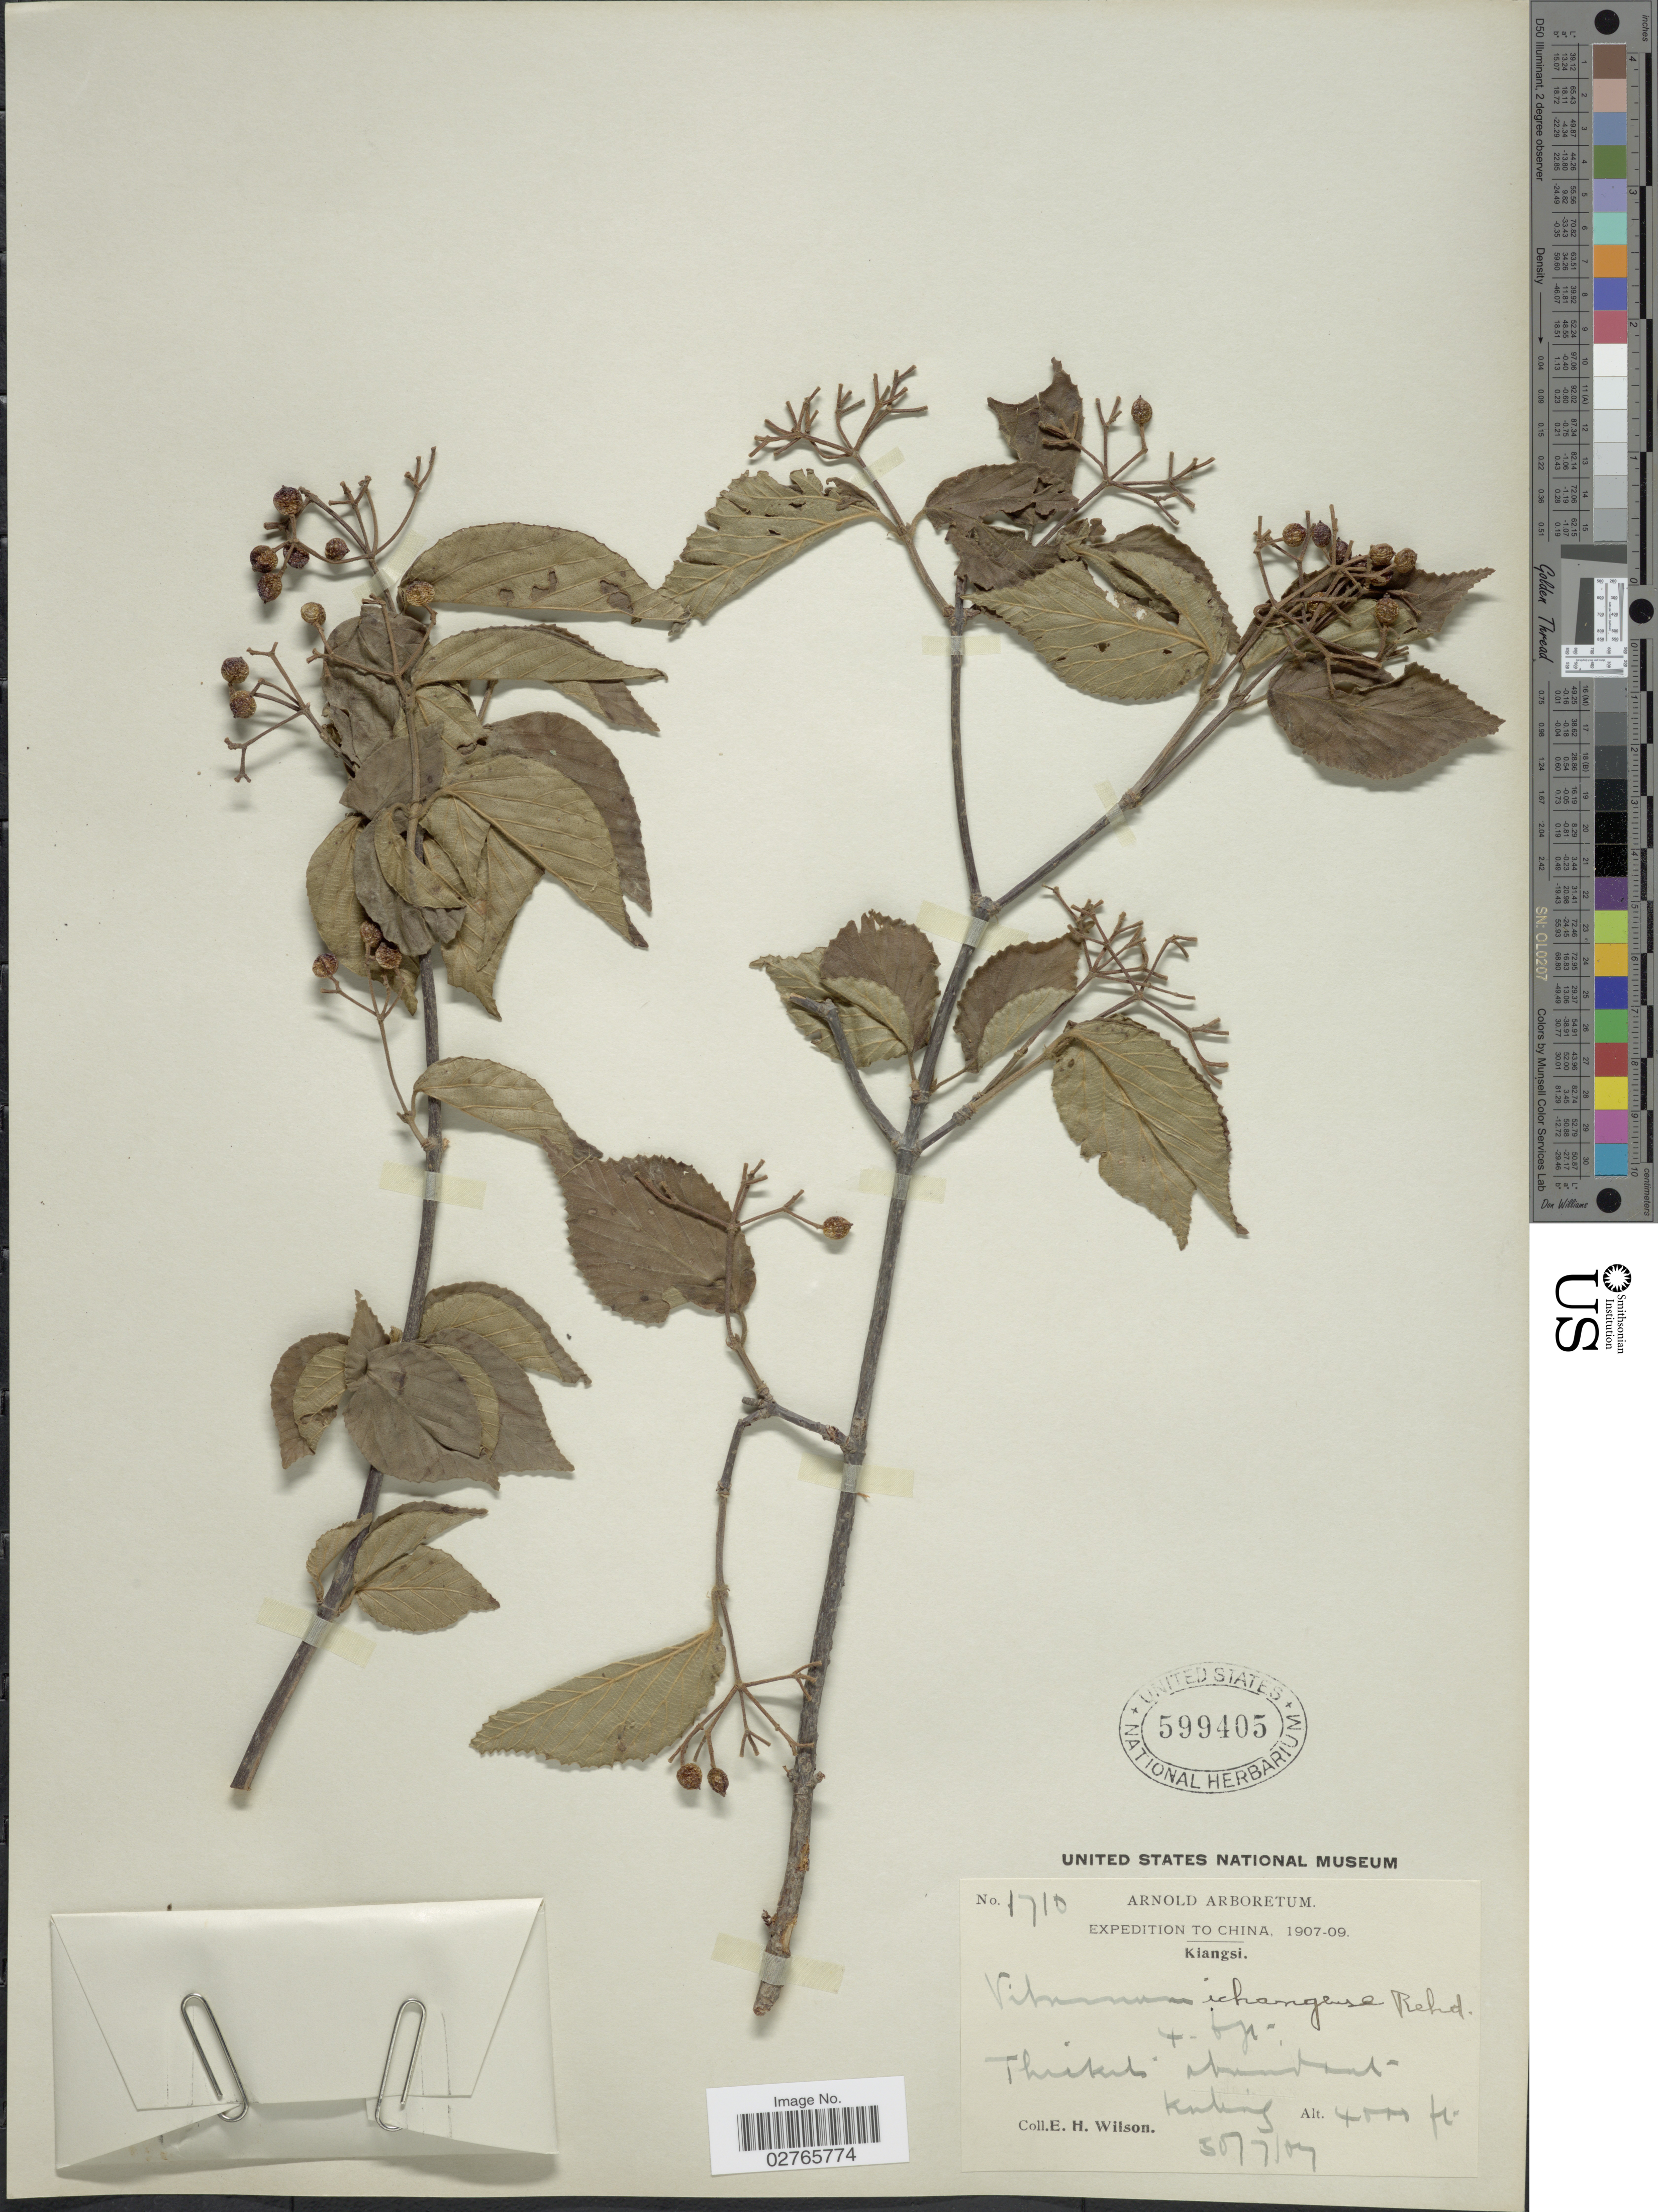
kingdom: Plantae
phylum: Tracheophyta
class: Magnoliopsida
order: Dipsacales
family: Viburnaceae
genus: Viburnum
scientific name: Viburnum erosum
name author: Thunb.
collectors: E. Wilson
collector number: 1710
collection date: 1907-05/1907-07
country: China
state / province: Jiangxi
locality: Kiangsi.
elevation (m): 1219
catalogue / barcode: US 599405